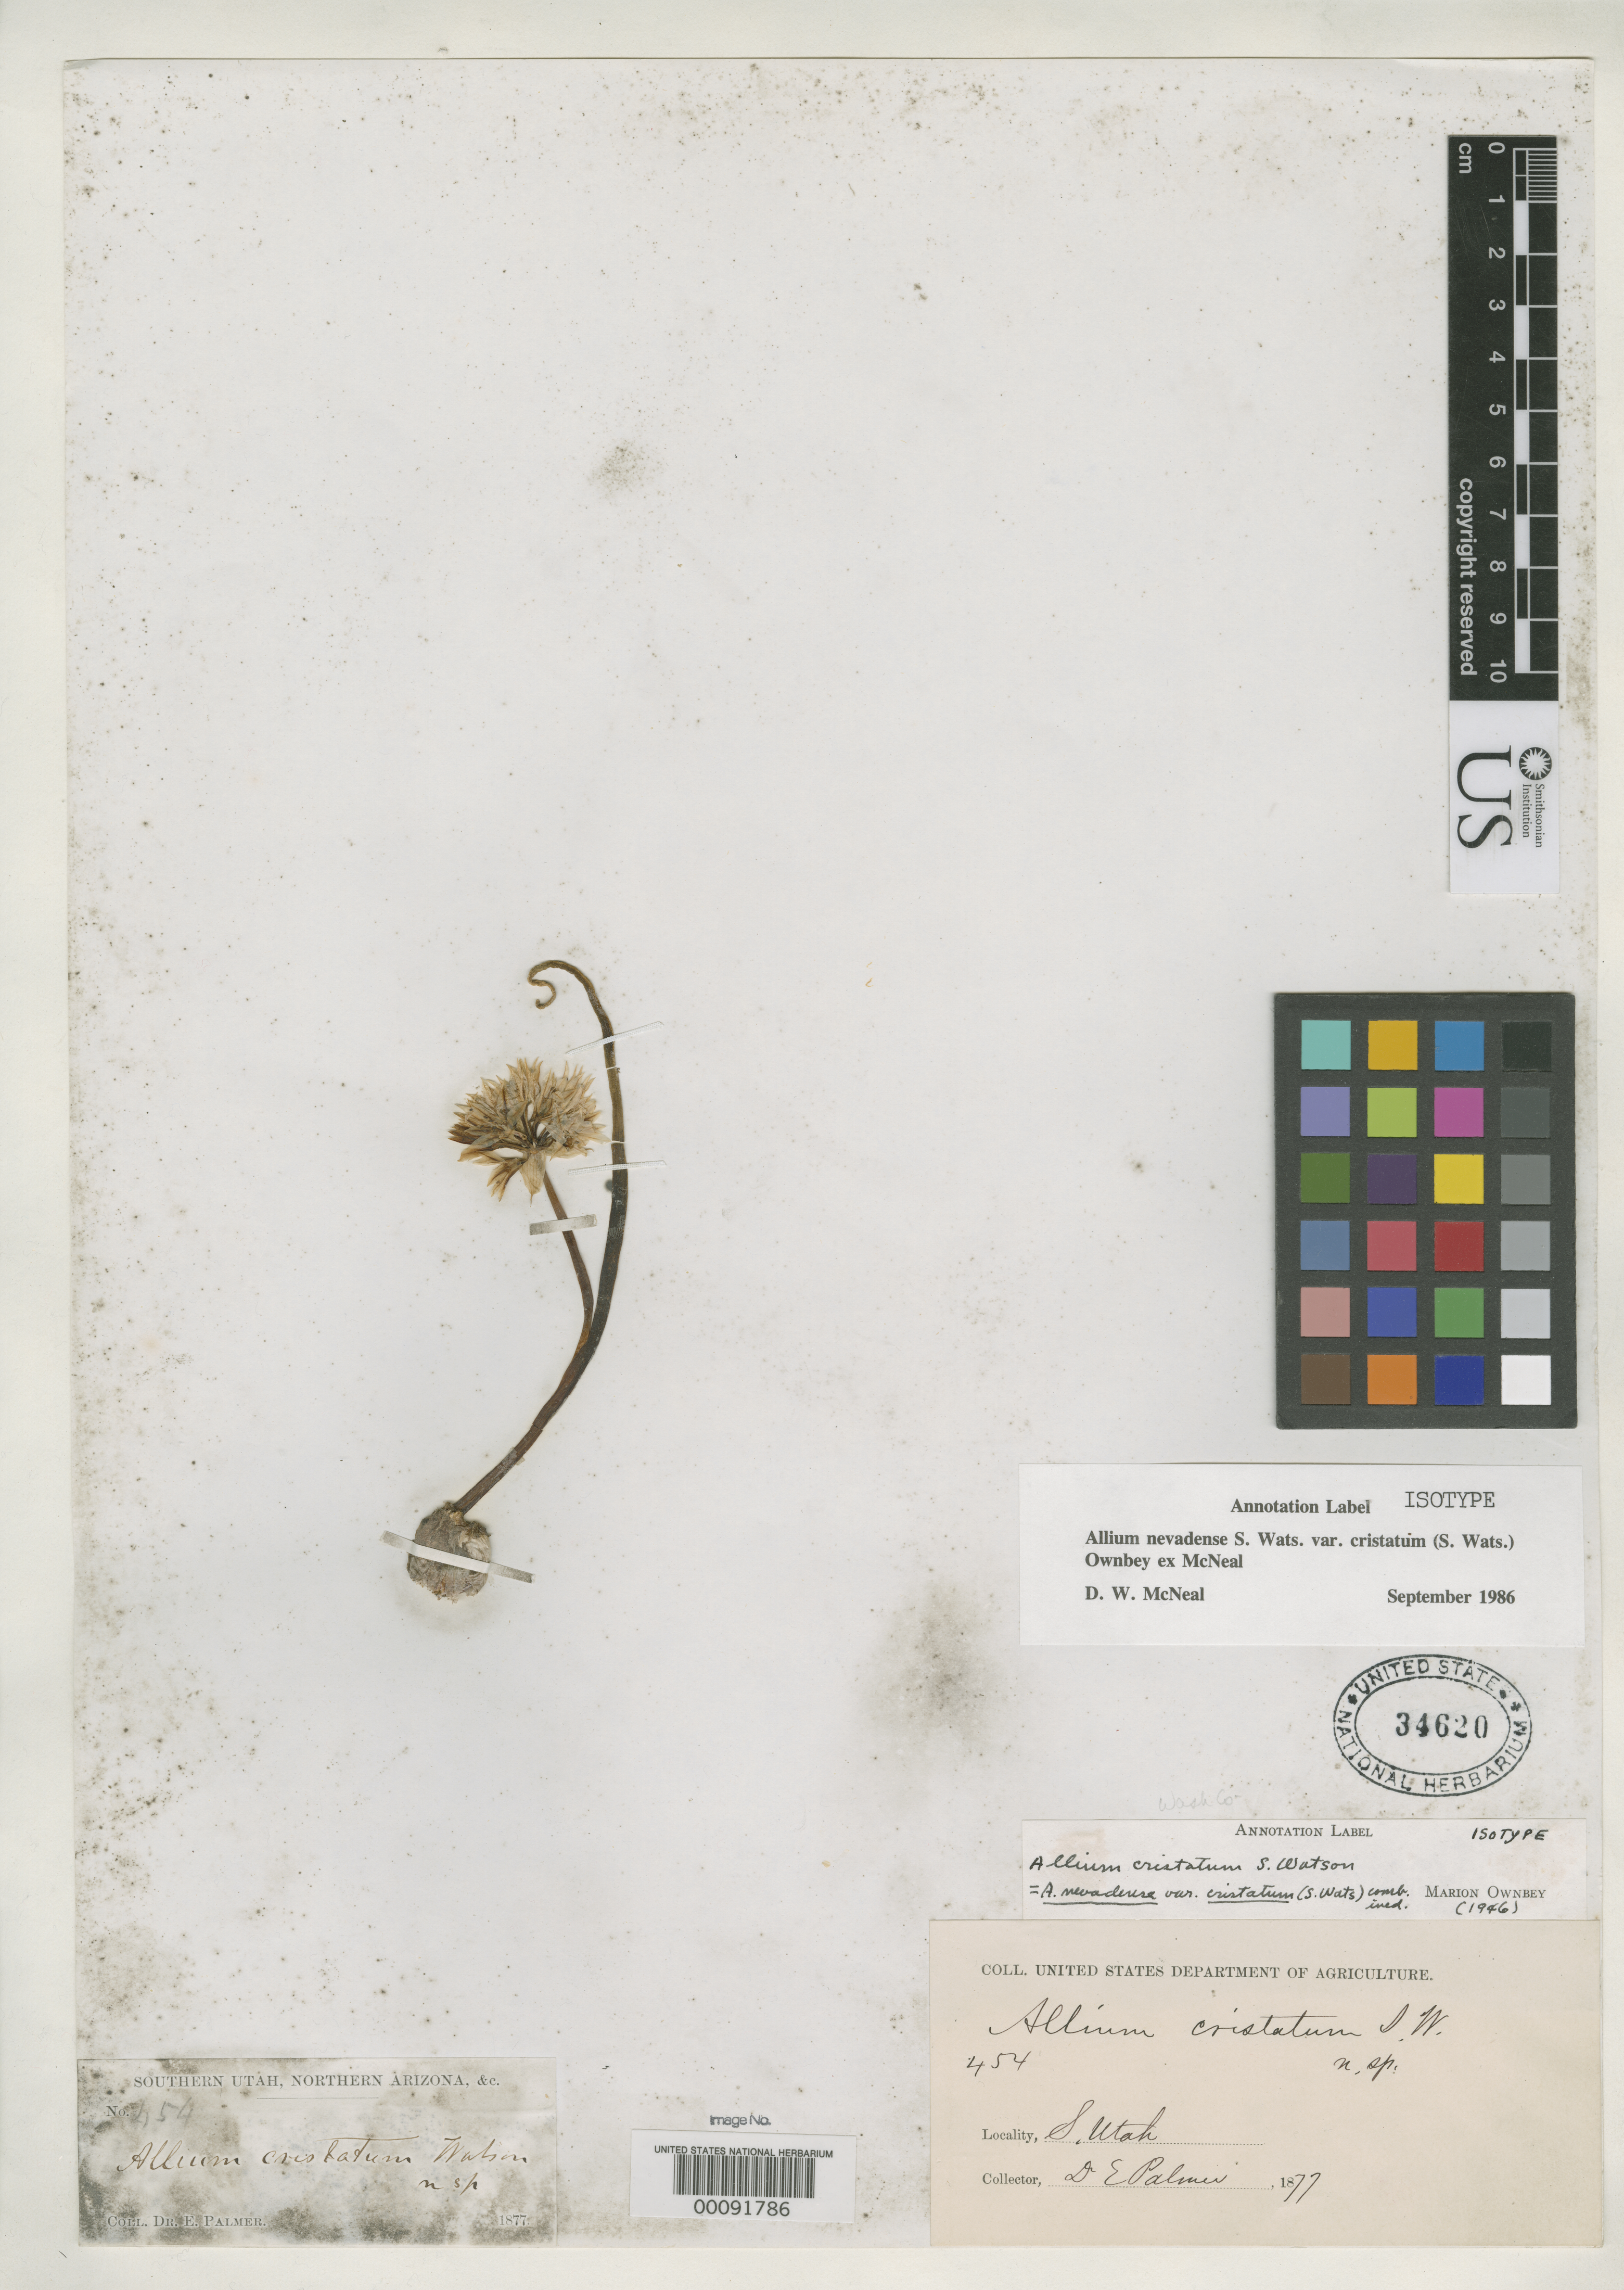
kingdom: Plantae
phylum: Tracheophyta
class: Liliopsida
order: Asparagales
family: Amaryllidaceae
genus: Allium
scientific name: Allium cristatum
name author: S. Watson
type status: Isotype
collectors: E. Palmer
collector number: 454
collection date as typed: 1877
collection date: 1877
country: United States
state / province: Utah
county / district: Washington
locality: St. George.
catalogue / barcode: US 34620